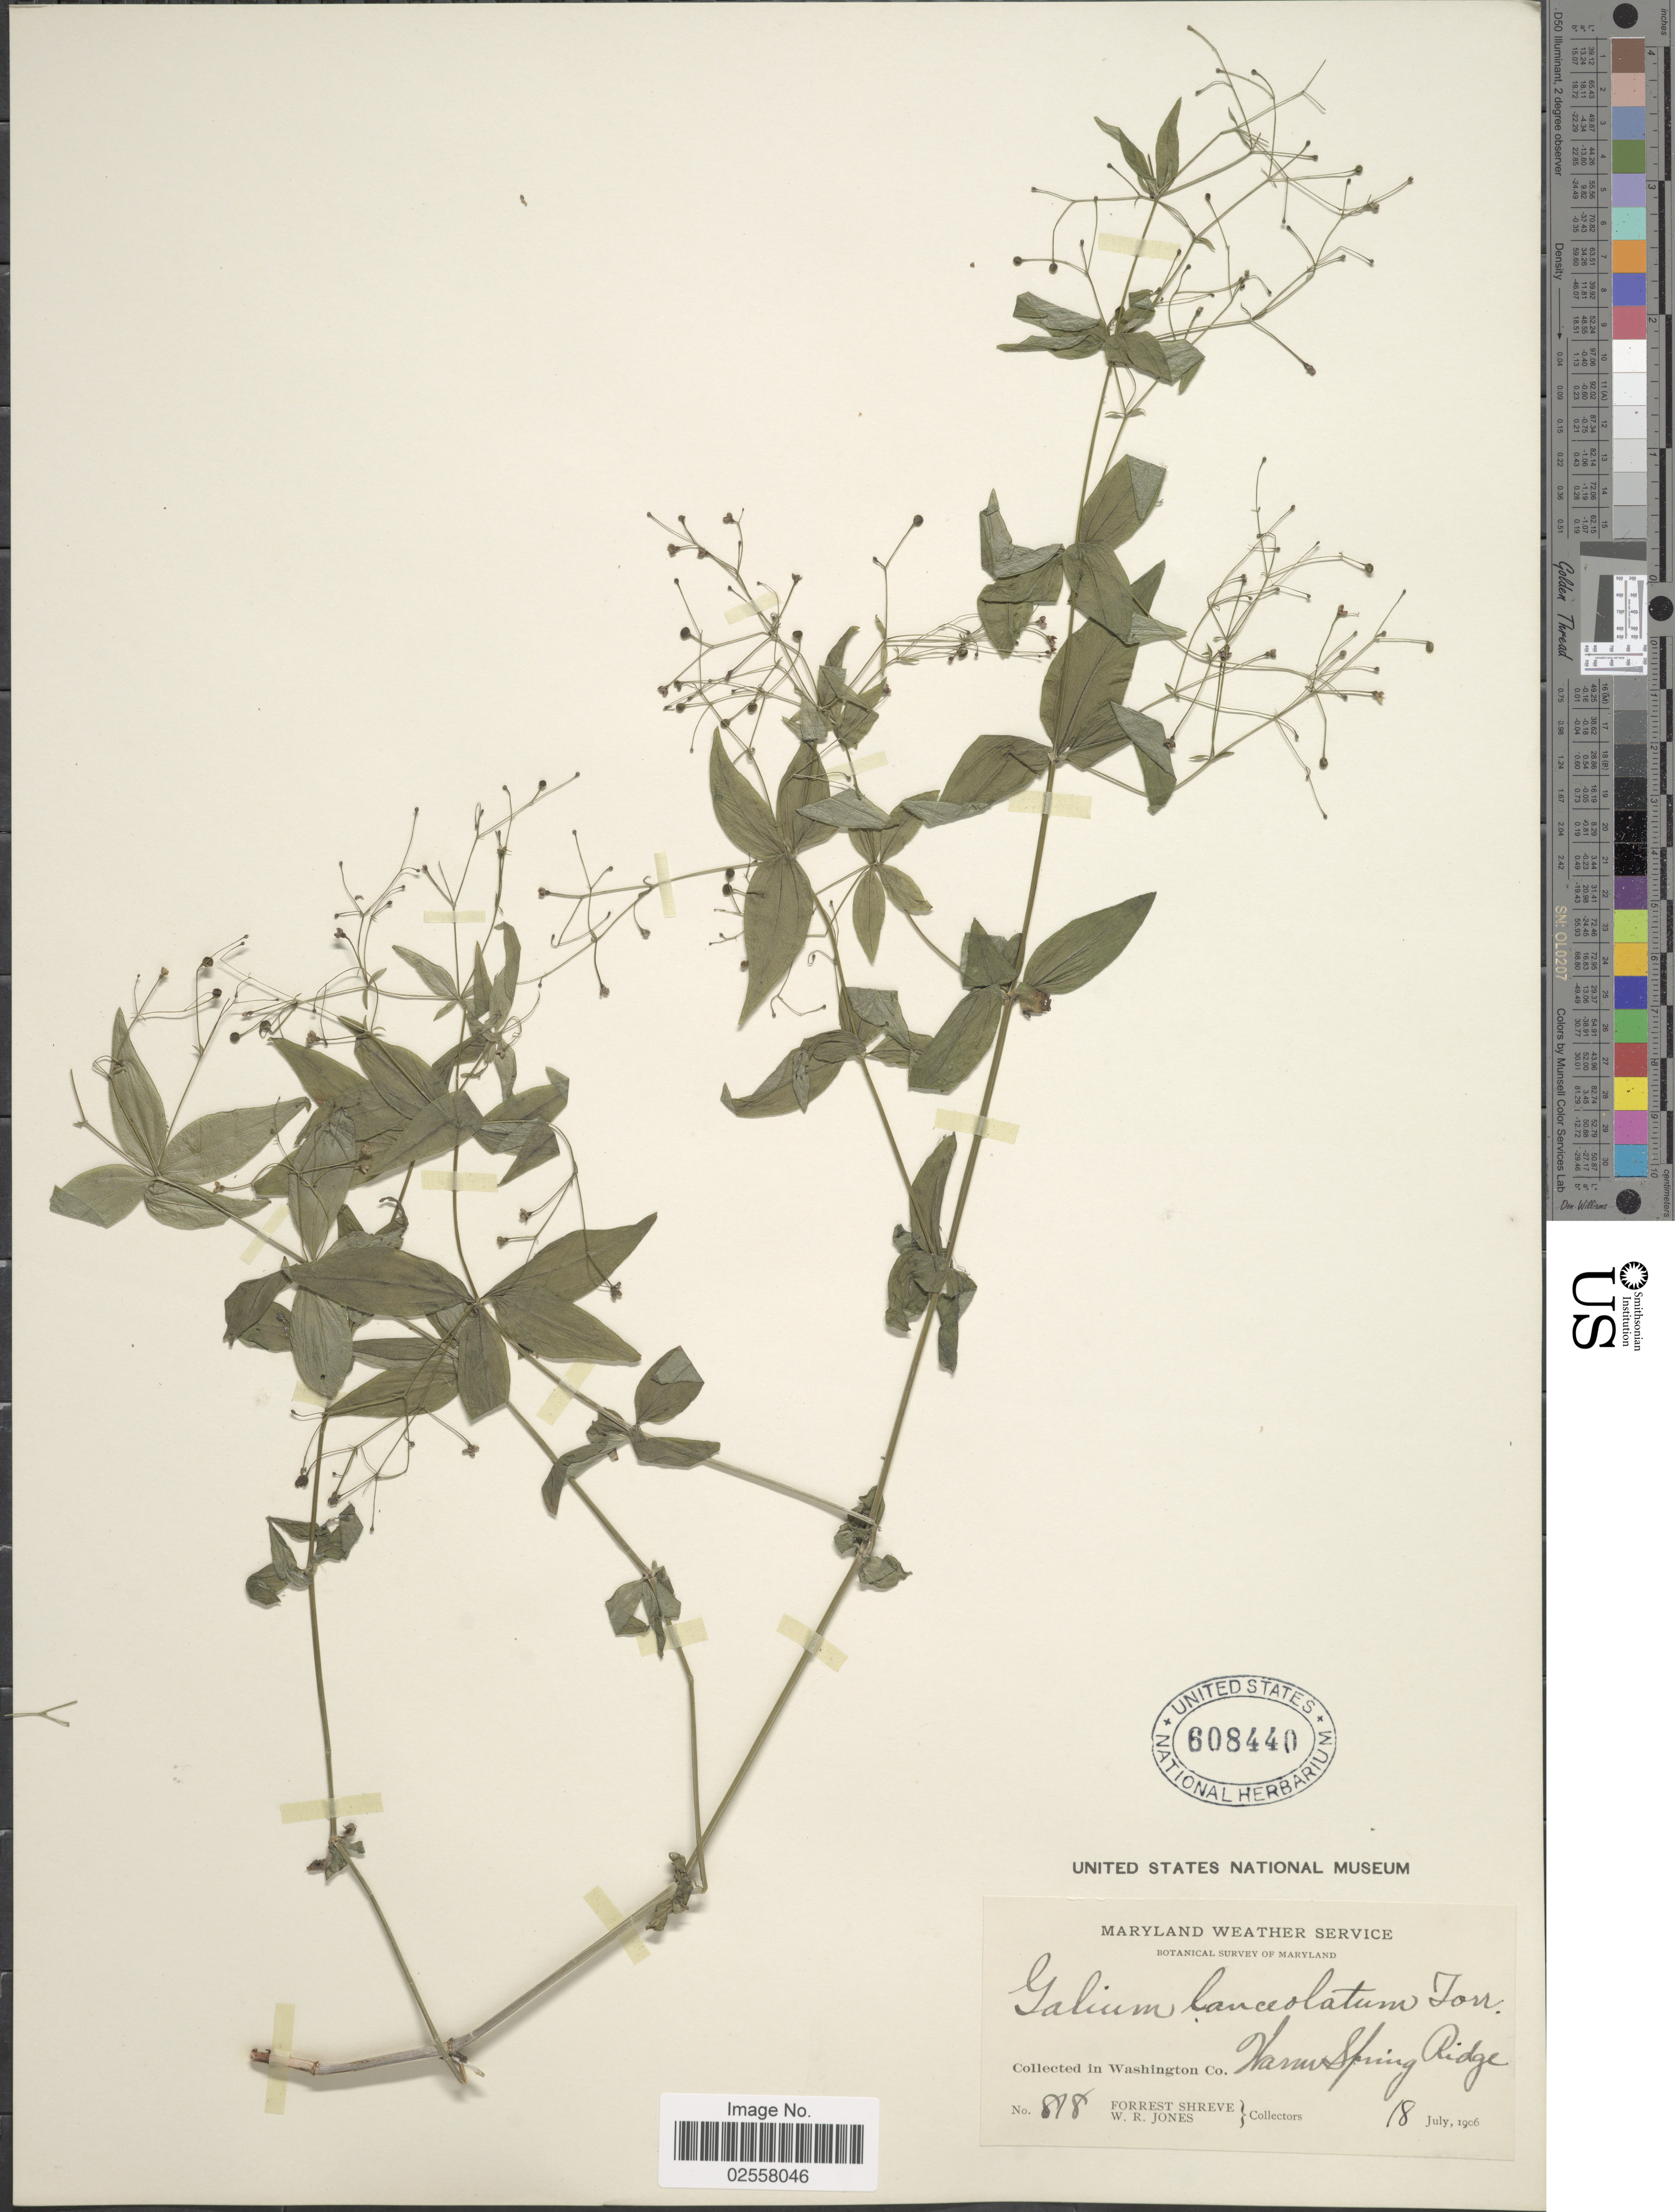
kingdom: Plantae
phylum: Tracheophyta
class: Magnoliopsida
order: Gentianales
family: Rubiaceae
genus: Galium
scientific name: Galium latifolium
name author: Michx.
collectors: F. Shreve & W. R. Jones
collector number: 818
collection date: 1906-07-18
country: United States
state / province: Maryland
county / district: Washngton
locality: Maryland Weather Service, Washington Co., Warm Spring Ridge.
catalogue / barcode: US 608440